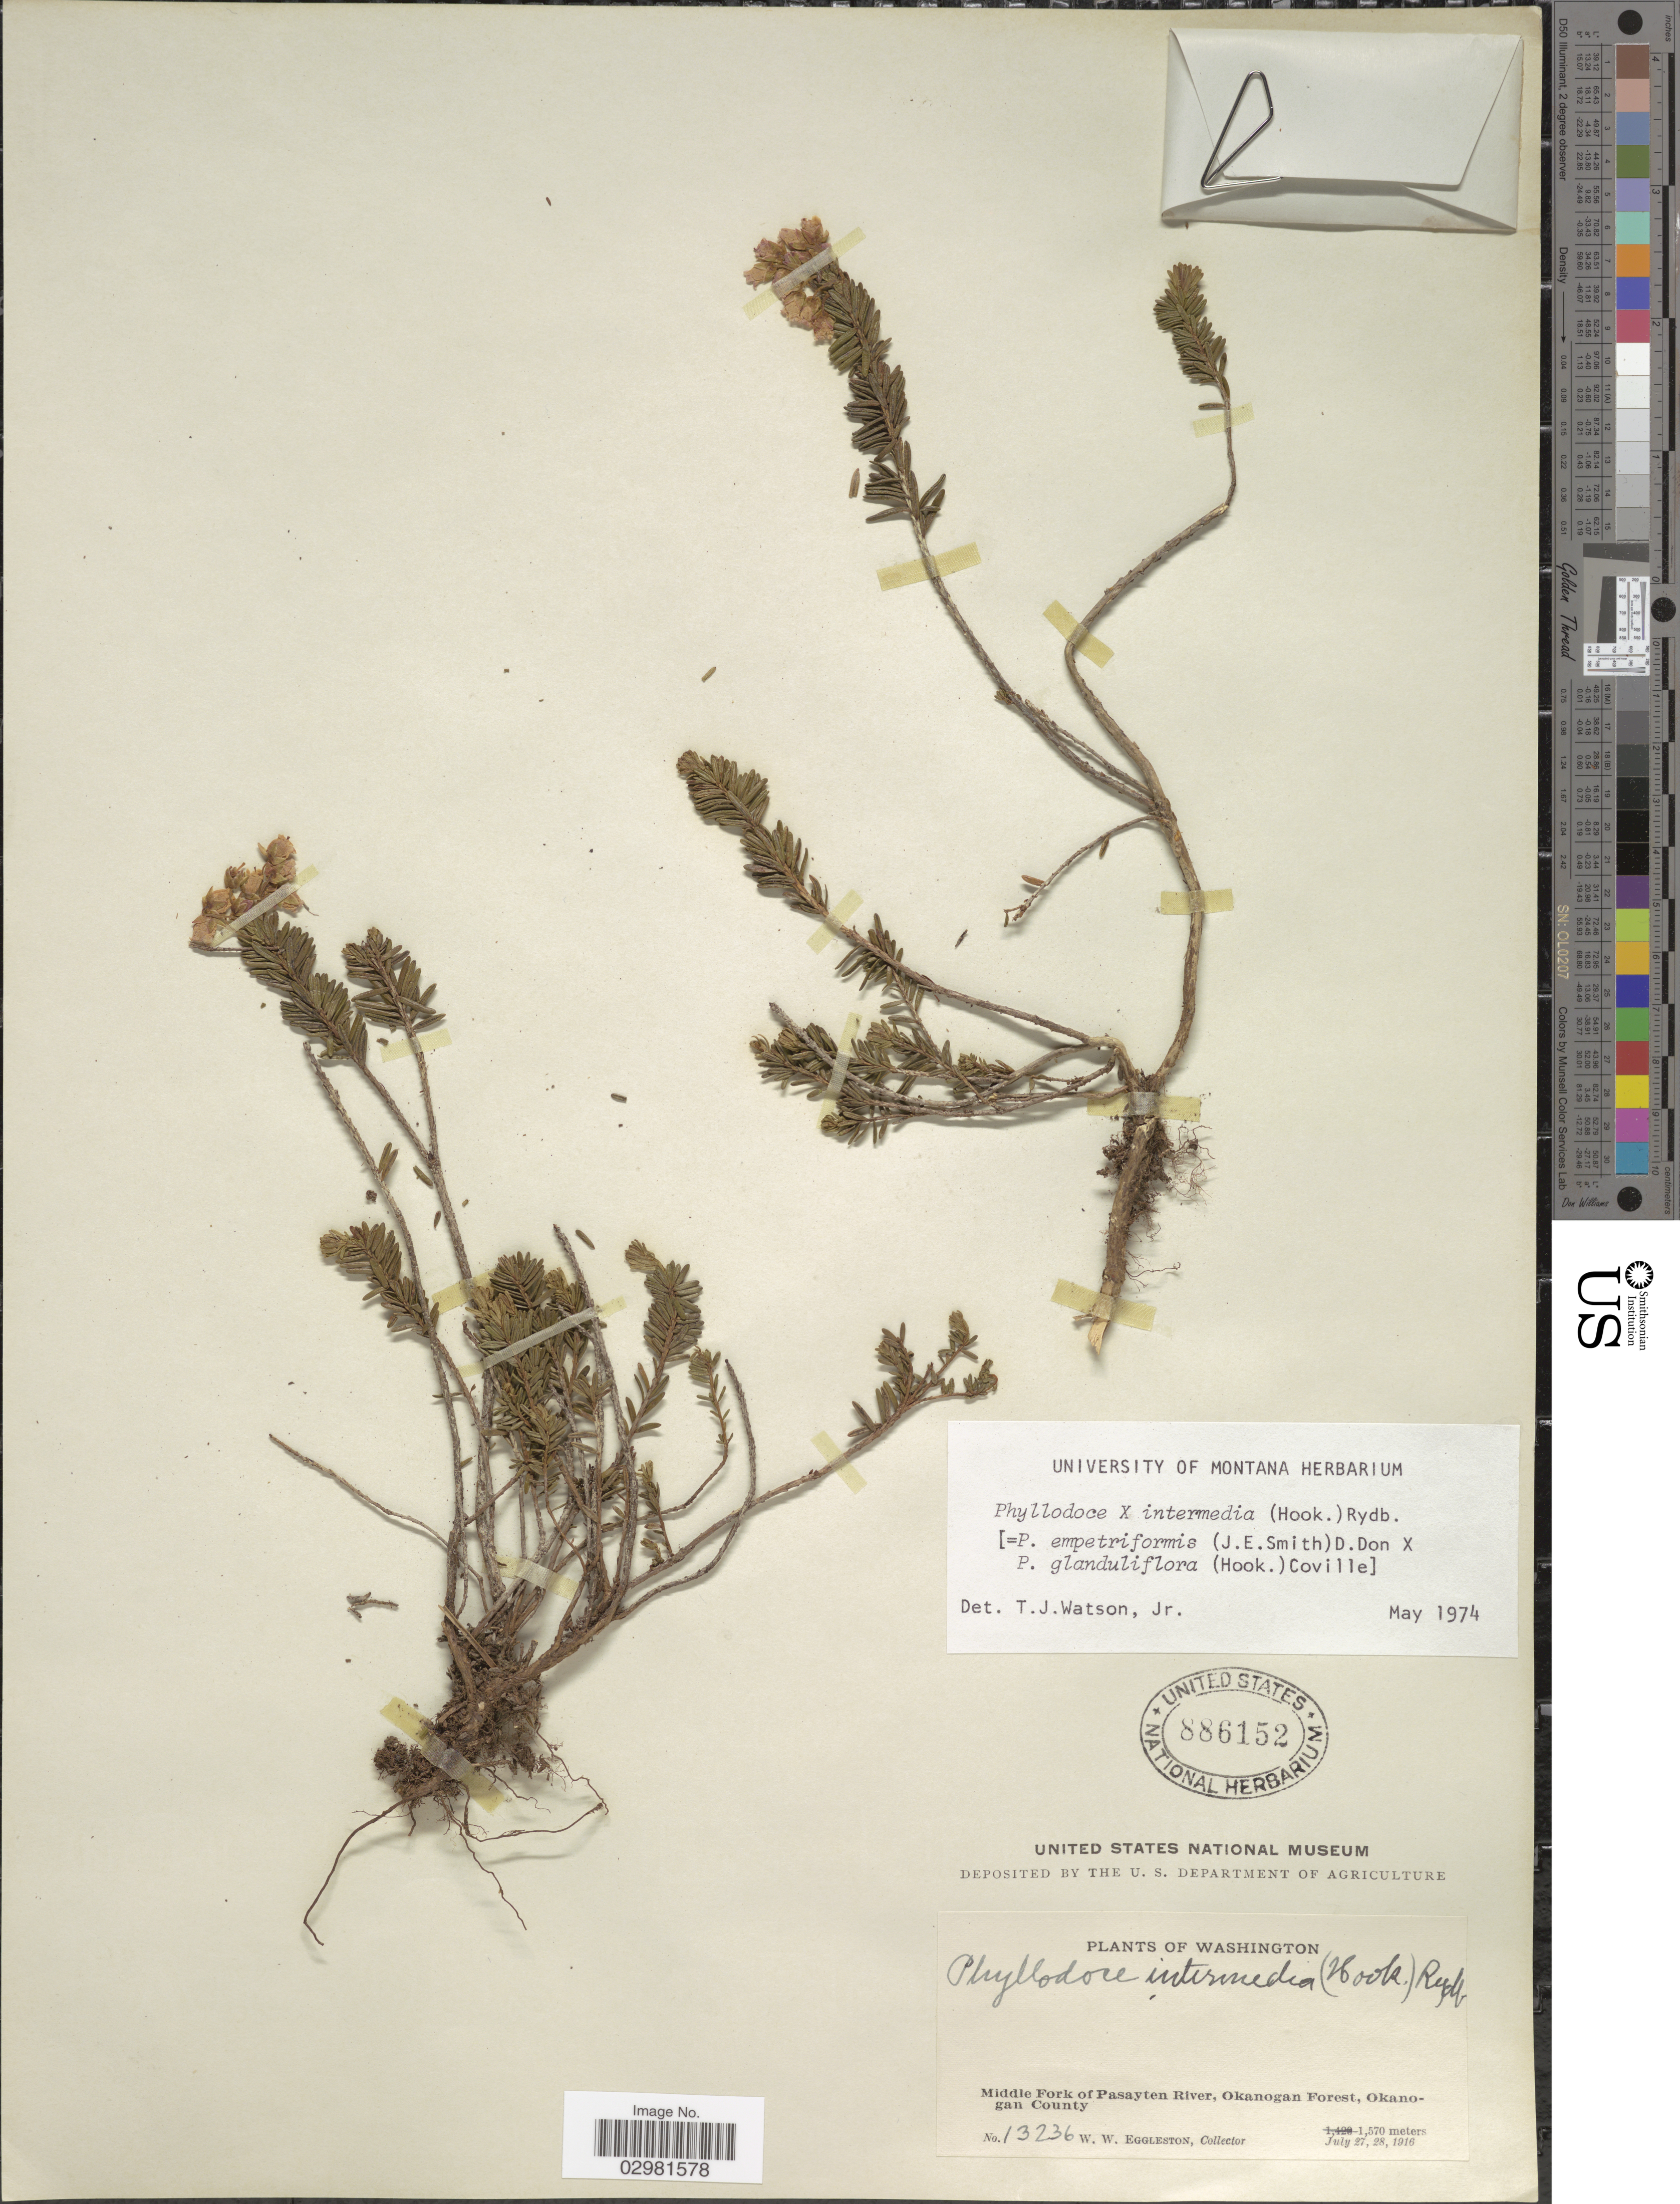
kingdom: Plantae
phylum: Tracheophyta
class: Magnoliopsida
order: Ericales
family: Ericaceae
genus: Phyllodoce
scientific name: Phyllodoce intermedia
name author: (Hook.) Rydb.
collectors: W. W. Eggleston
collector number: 13236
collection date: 1916-07-27/1916-07-28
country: United States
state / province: Washington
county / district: Okanogan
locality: Middle Fork of Pasayten, Okanogan Forest, Okanogan County.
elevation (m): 1570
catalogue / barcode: US 886152